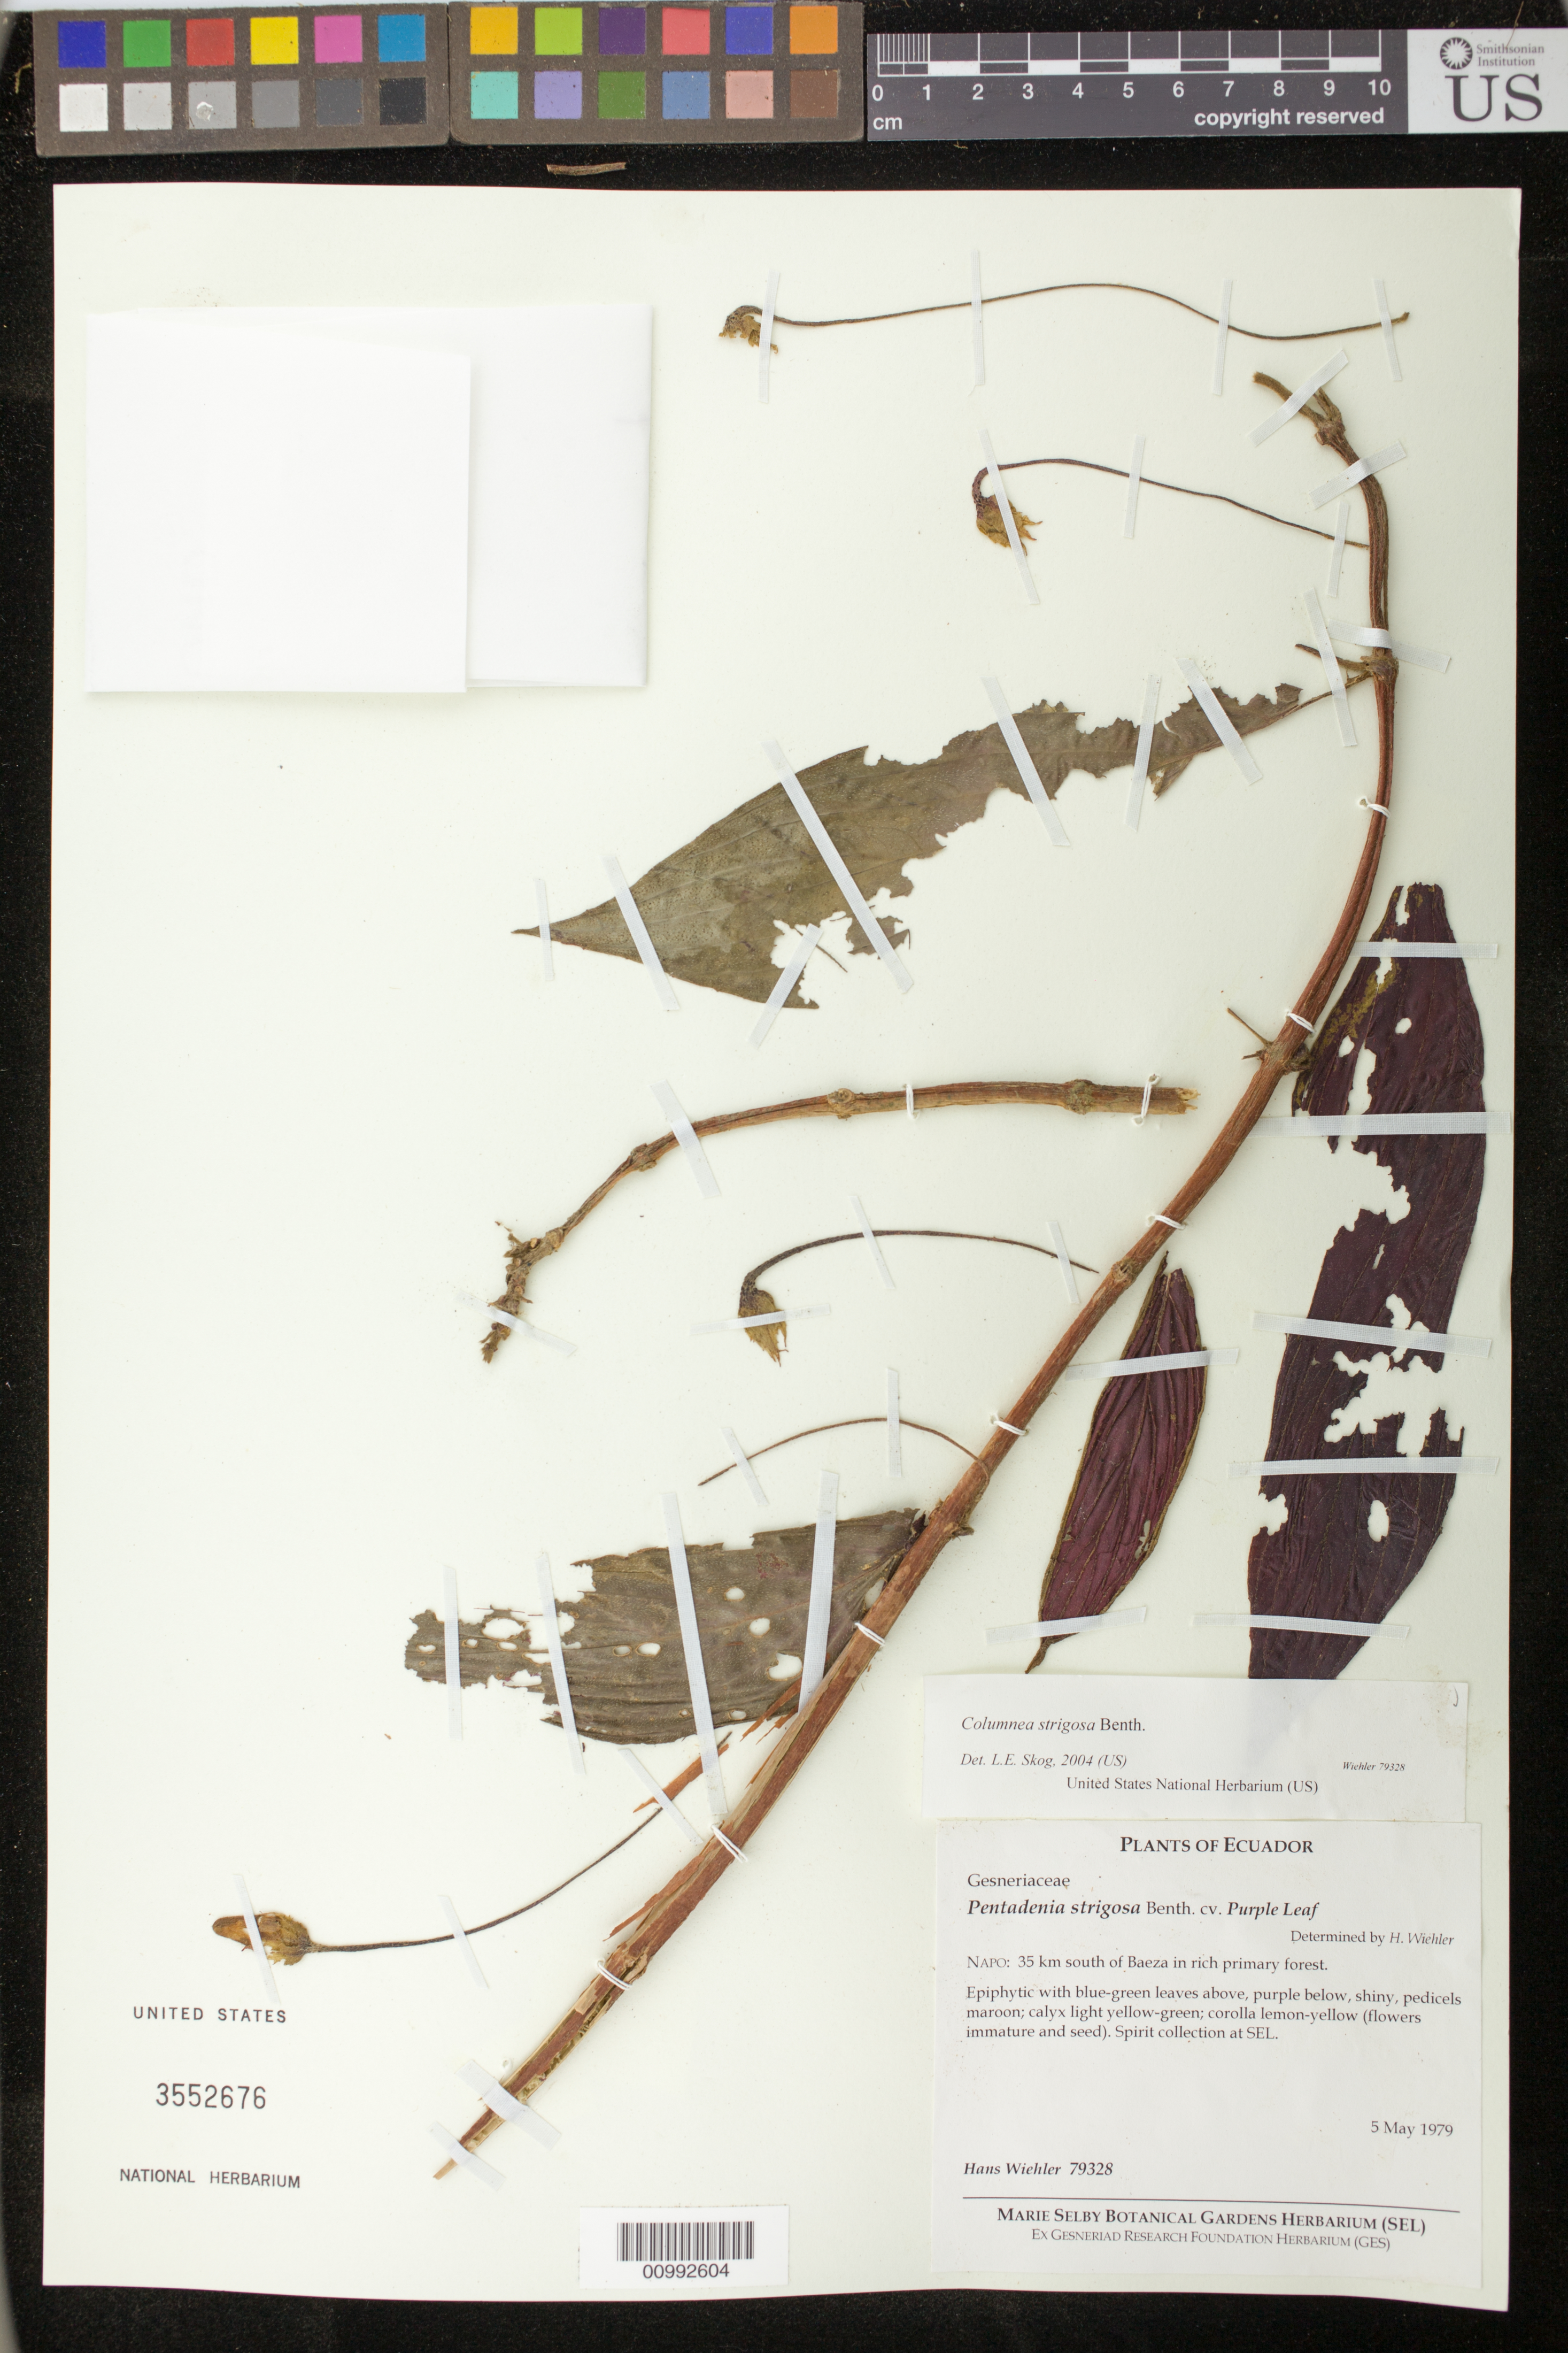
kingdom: Plantae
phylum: Tracheophyta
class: Magnoliopsida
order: Lamiales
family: Gesneriaceae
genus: Columnea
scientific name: Columnea strigosa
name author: Benth.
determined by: Skog, Laurence E.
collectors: H. J. Wiehler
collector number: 79328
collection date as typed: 05 May 1979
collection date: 1979-05-05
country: Ecuador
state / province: Napo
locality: Napo: 35 km south of Baeza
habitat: Rich primary forest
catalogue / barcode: US 3552676